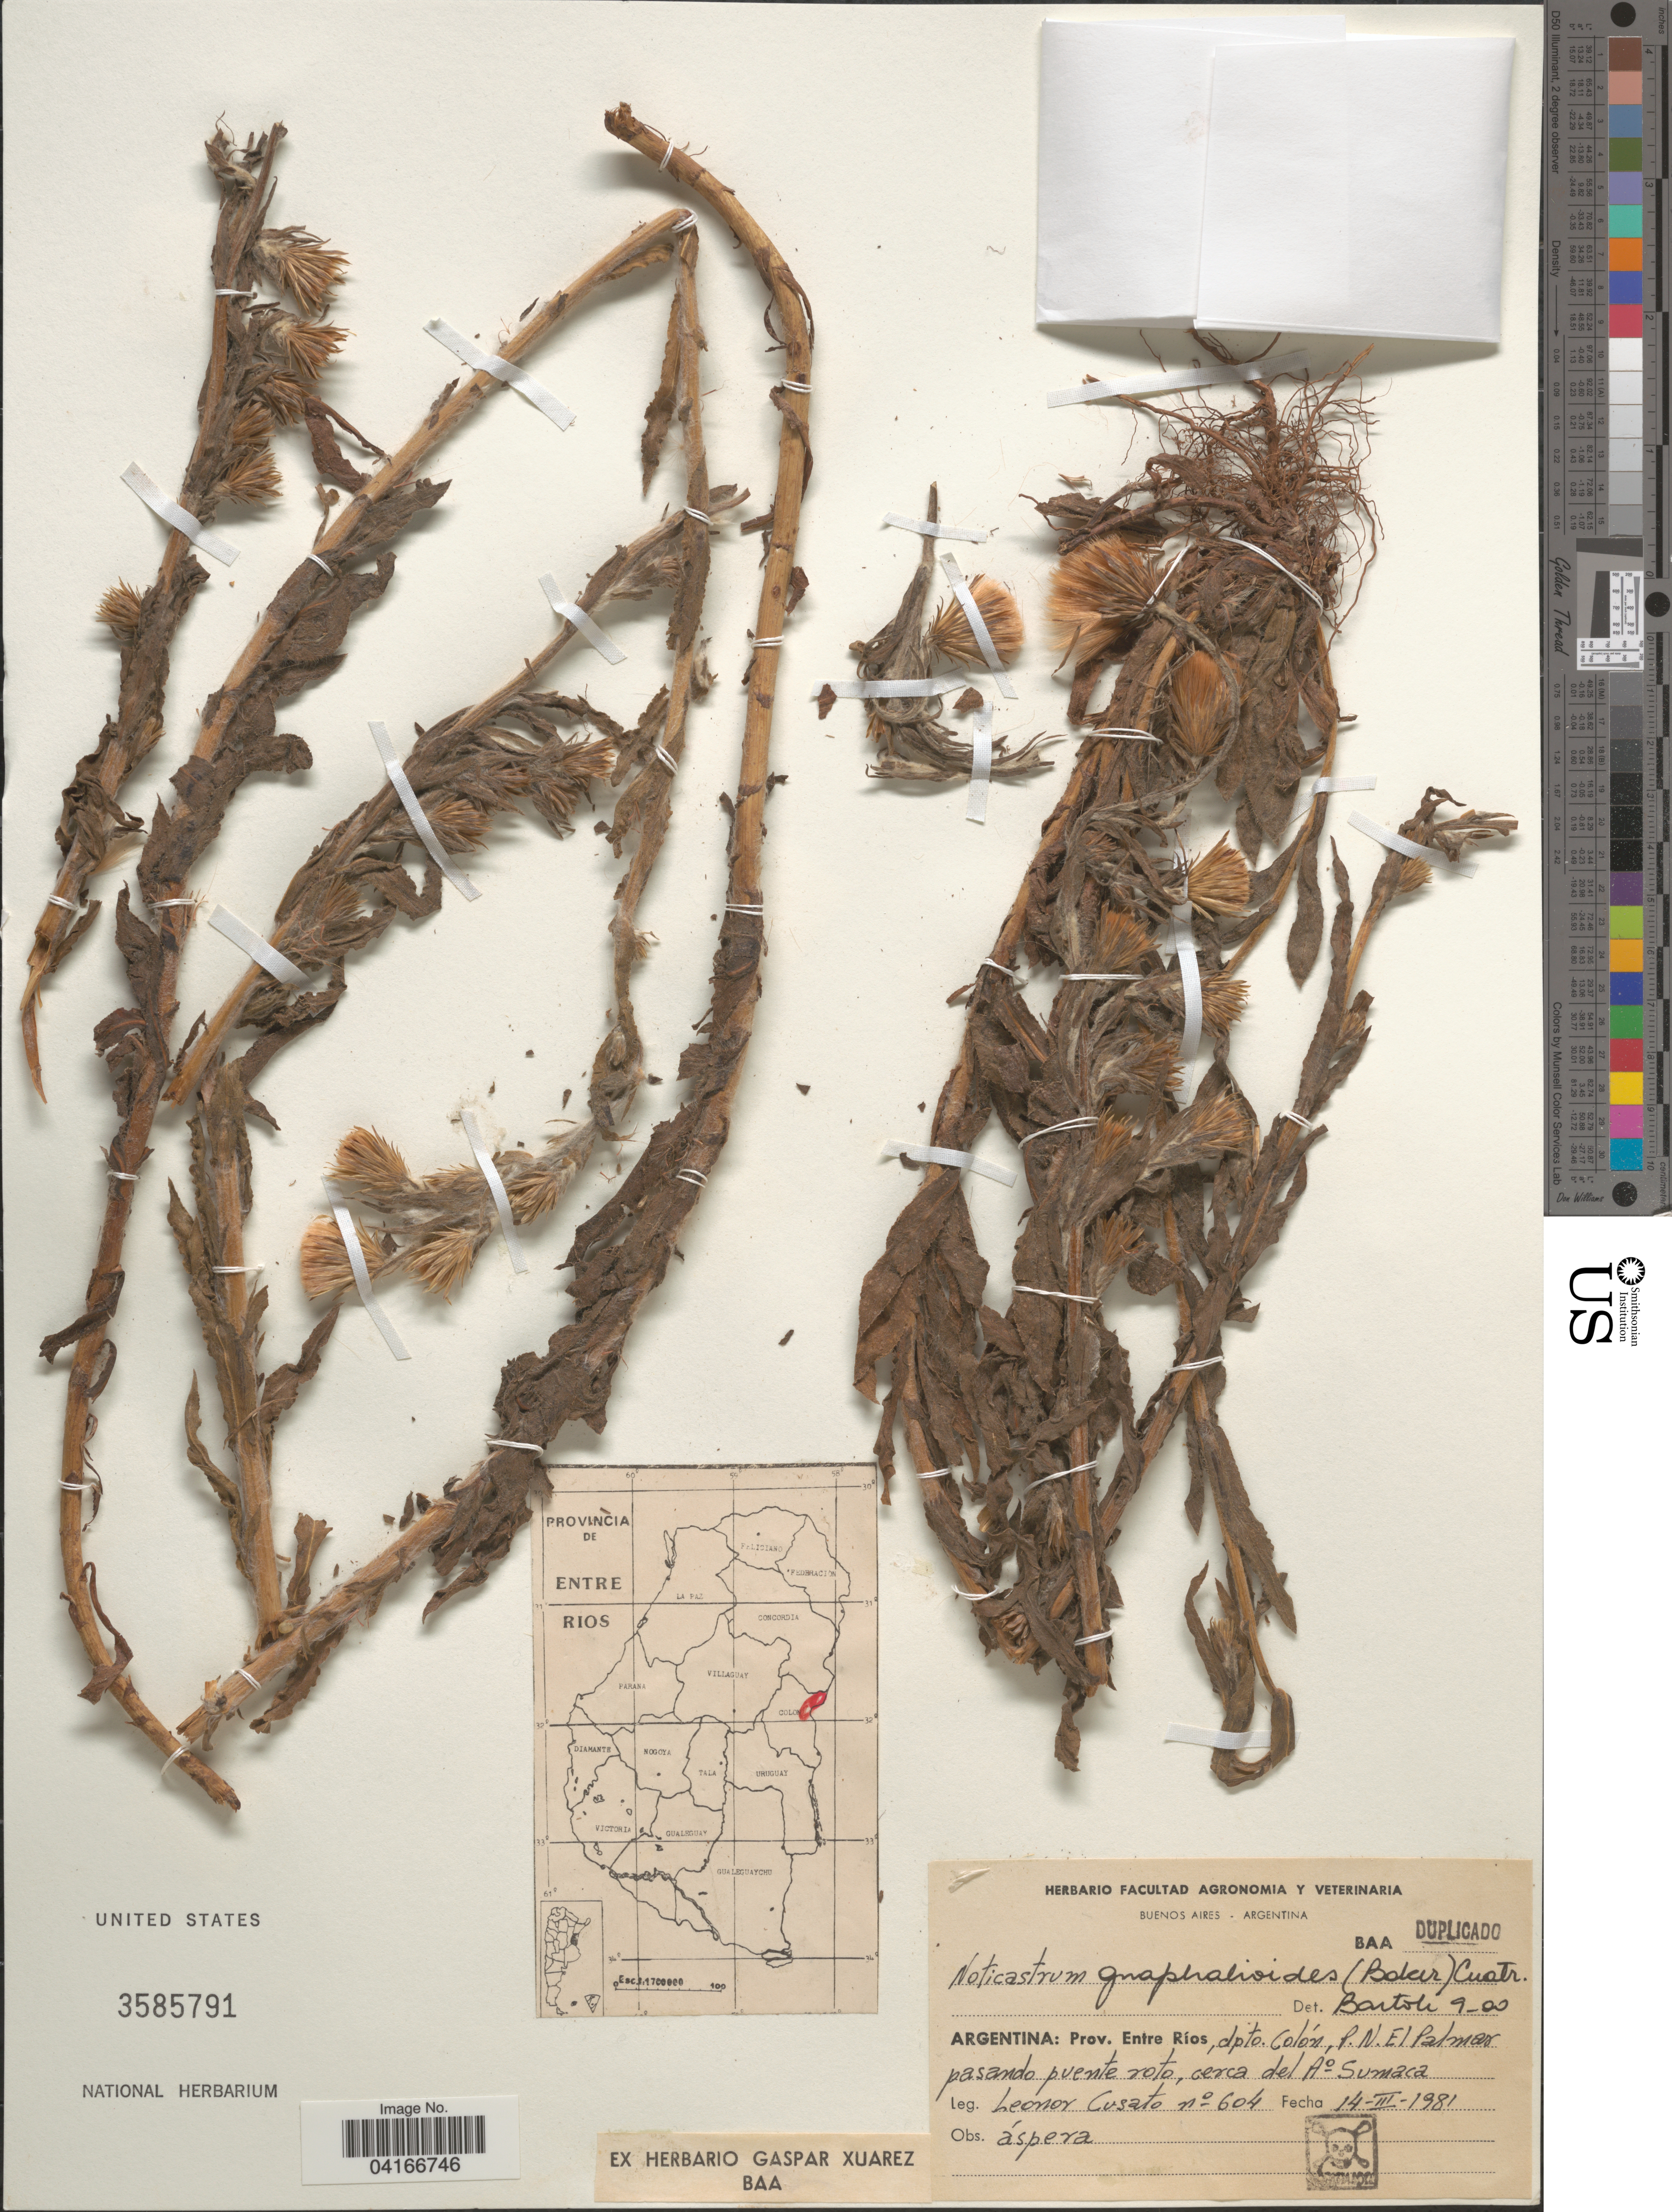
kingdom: Plantae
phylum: Tracheophyta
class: Magnoliopsida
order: Asterales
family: Asteraceae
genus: Noticastrum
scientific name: Noticastrum gnaphalioides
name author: (Baker) Cuatrec.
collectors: L. Cusato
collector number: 604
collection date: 1981-03-14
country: Argentina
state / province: Entre Rios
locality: Dpto. Colón, P.N. El Palmar pasando puente roto, cerca del Ao Sumaca.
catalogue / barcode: US 3585791